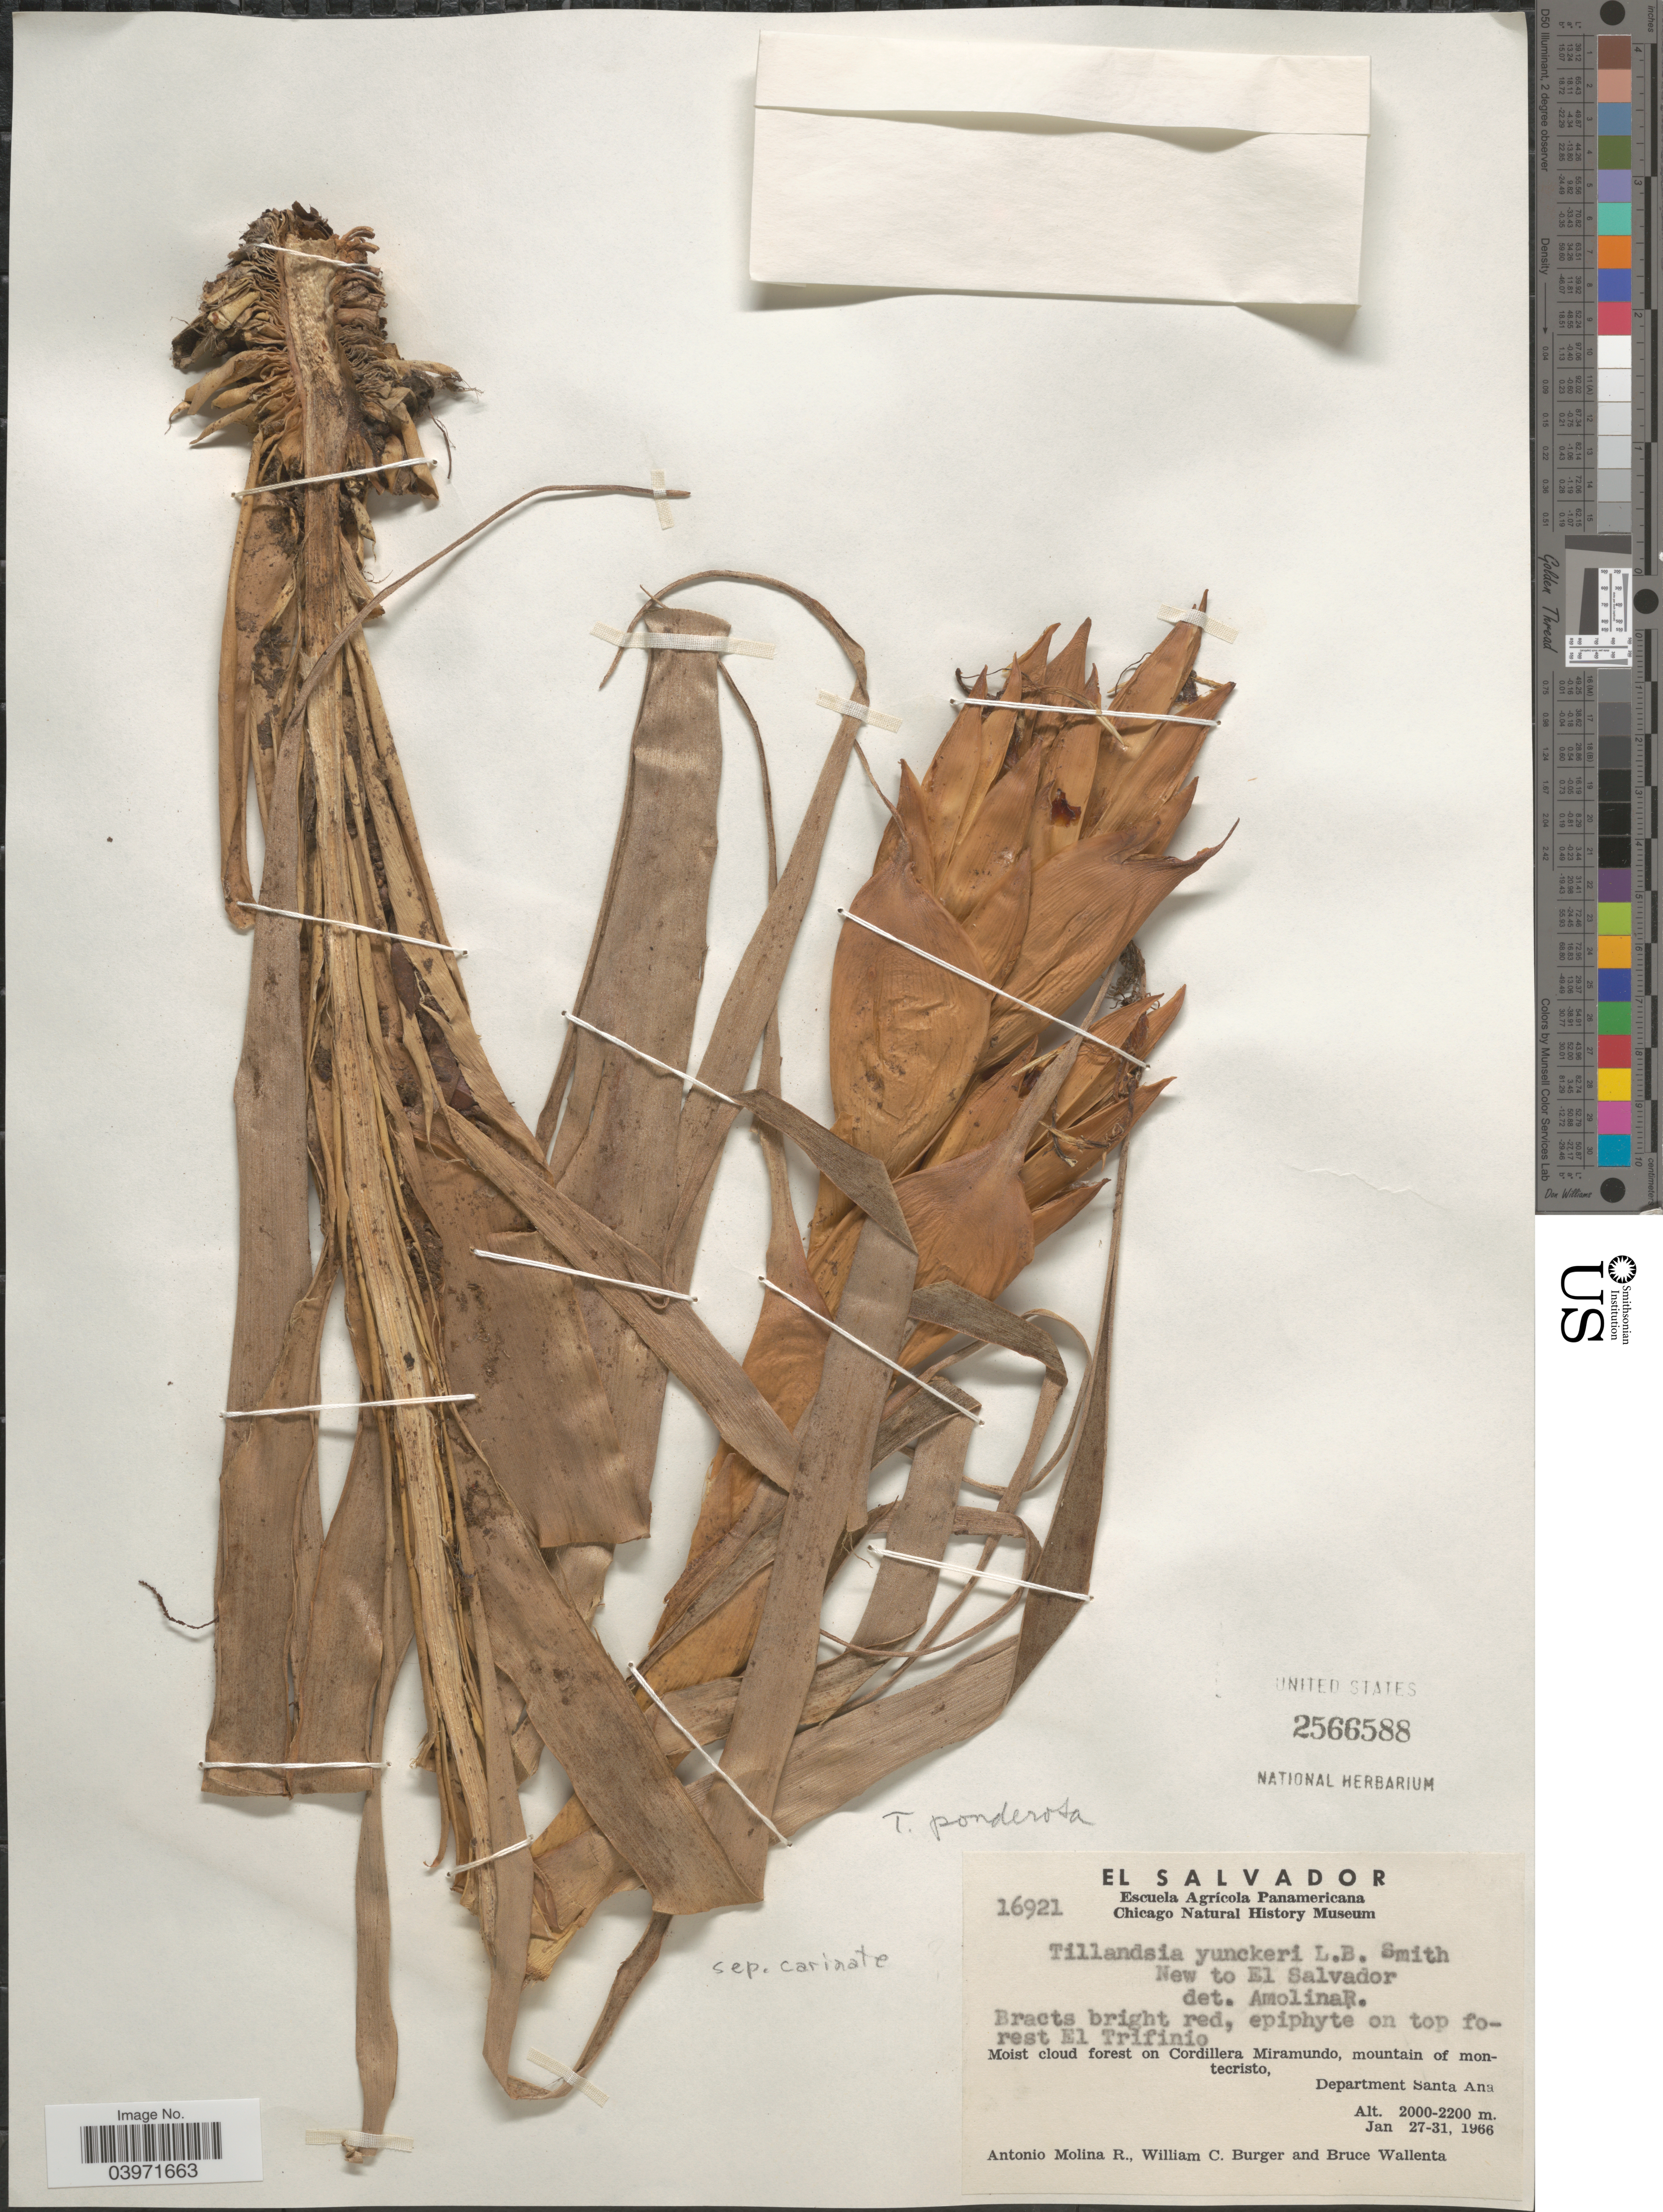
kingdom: Plantae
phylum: Tracheophyta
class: Liliopsida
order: Poales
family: Bromeliaceae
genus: Tillandsia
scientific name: Tillandsia ponderosa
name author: L.B. Sm.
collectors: A. Molina R., W. Burger & B. Wallenta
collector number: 16921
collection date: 1966-01-27/1966-01-31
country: El Salvador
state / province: Santa Ana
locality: Moist cloud forest on Cordillera Miramundo, mountain of montecristo, Department Santa Ana.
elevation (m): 2000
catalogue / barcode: US 2566588